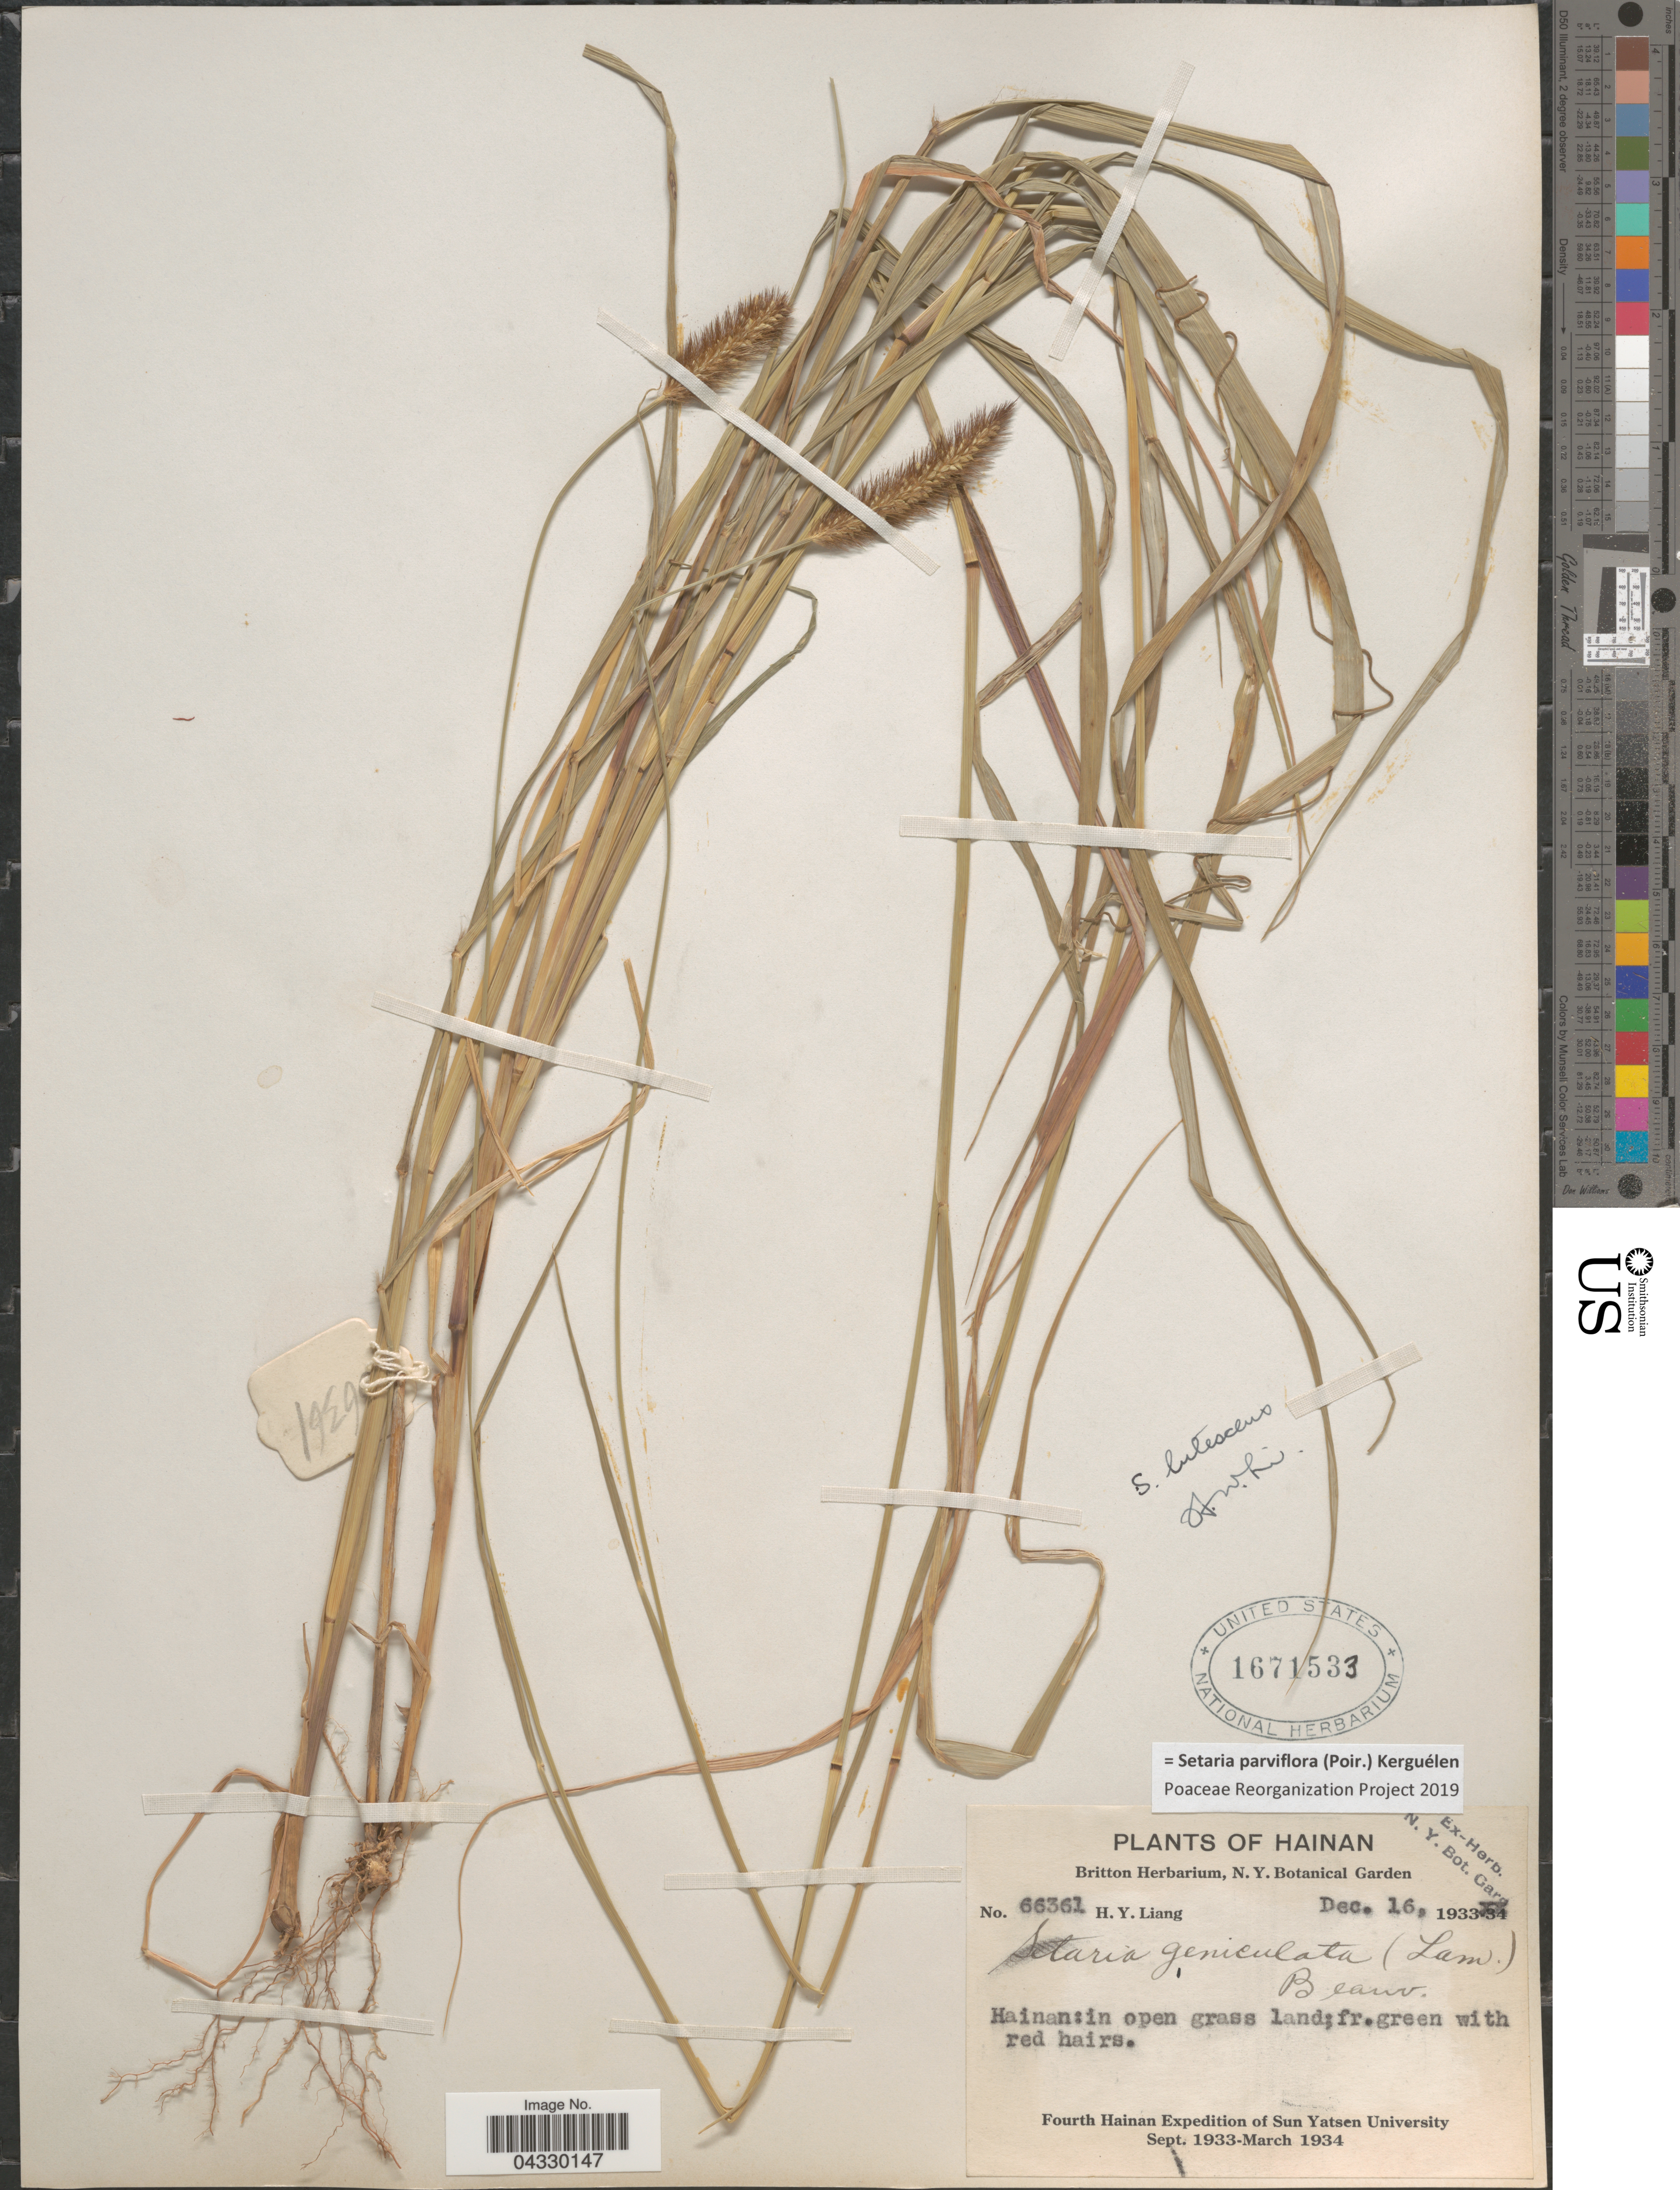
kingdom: Plantae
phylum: Tracheophyta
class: Liliopsida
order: Poales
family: Poaceae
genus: Setaria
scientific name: Setaria parviflora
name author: (Poir.) Kerguélen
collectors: H. Y. Liang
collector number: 66361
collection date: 1933-12-16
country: China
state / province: Hainan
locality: Hainan. Fourth Hainan Expedition of Sun Yatsen University Sept. 1933-March 1934.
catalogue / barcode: US 1671533